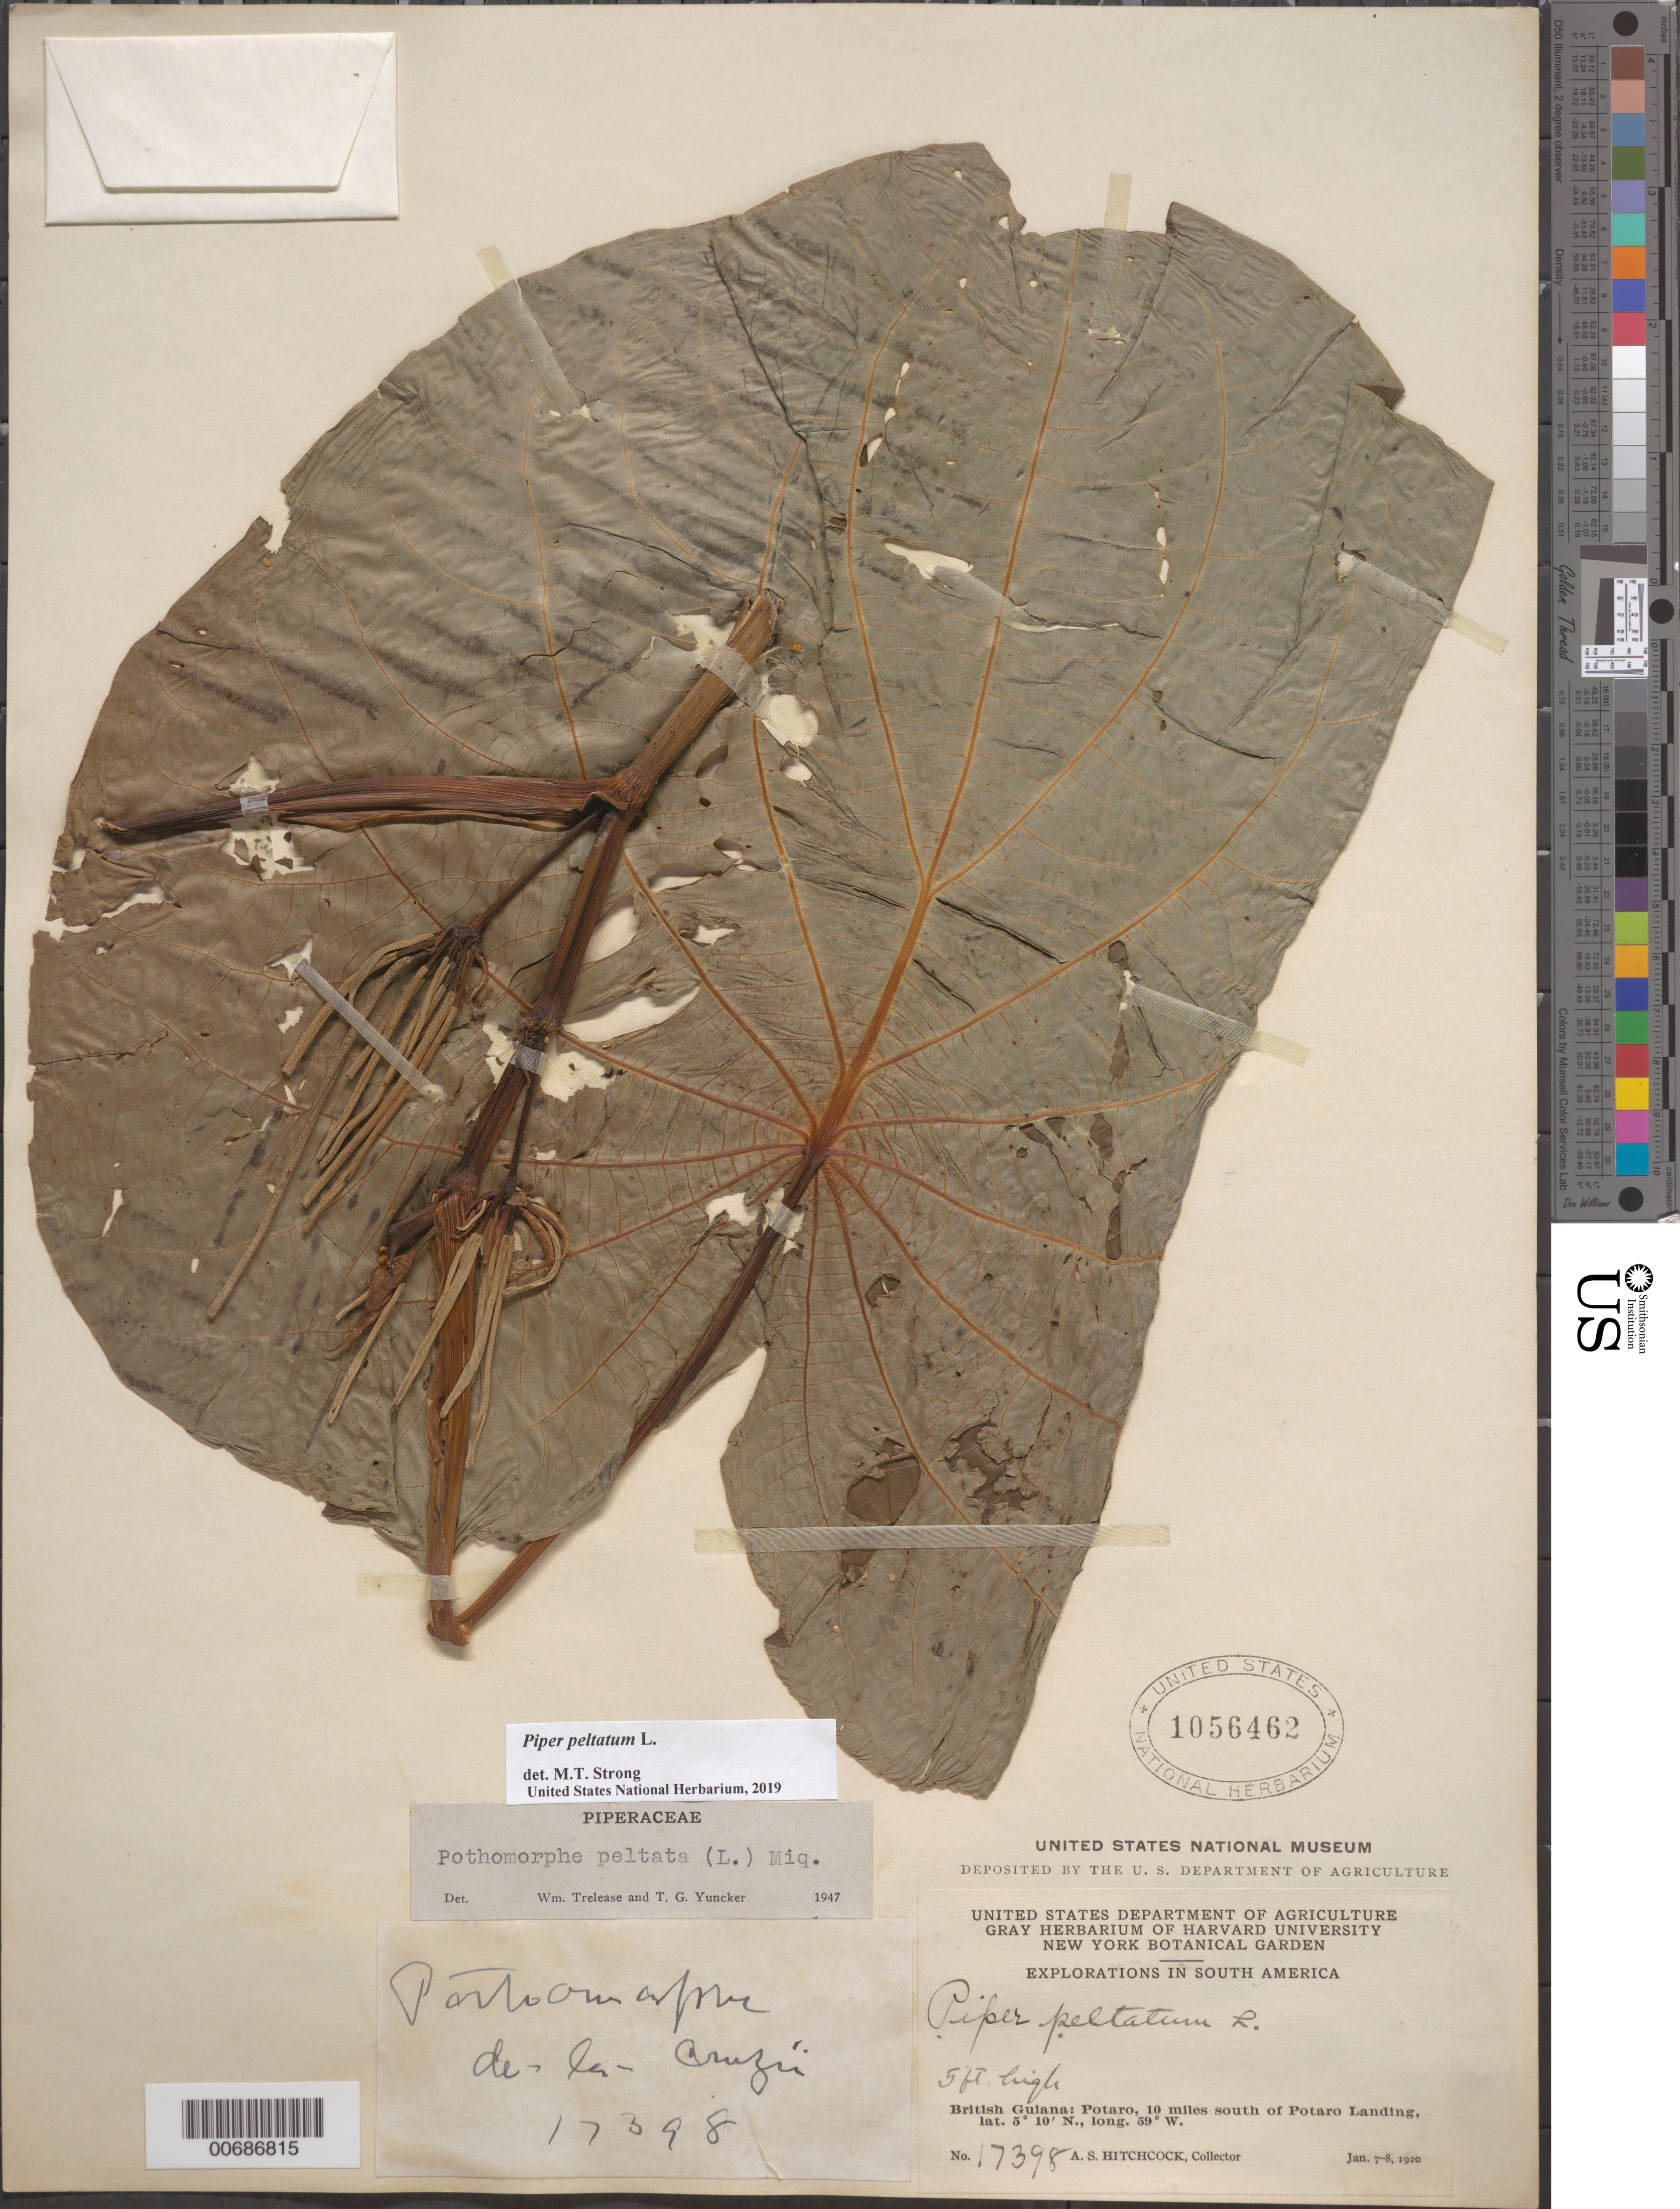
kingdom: Plantae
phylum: Tracheophyta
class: Magnoliopsida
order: Piperales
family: Piperaceae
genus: Piper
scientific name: Piper peltatum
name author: L.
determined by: Strong, M. T., (US), Smithsonian Institution - National Museum of Natural History (UNITED STATES)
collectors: A. S. Hitchcock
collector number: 17398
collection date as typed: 7-Jan-20 to 8-Jan-20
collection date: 1920-01-07/1920-01-08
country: Guyana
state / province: Potaro-Siparuni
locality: Potaro R., 10 mi. S of Potaro Landing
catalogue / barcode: US 1056462